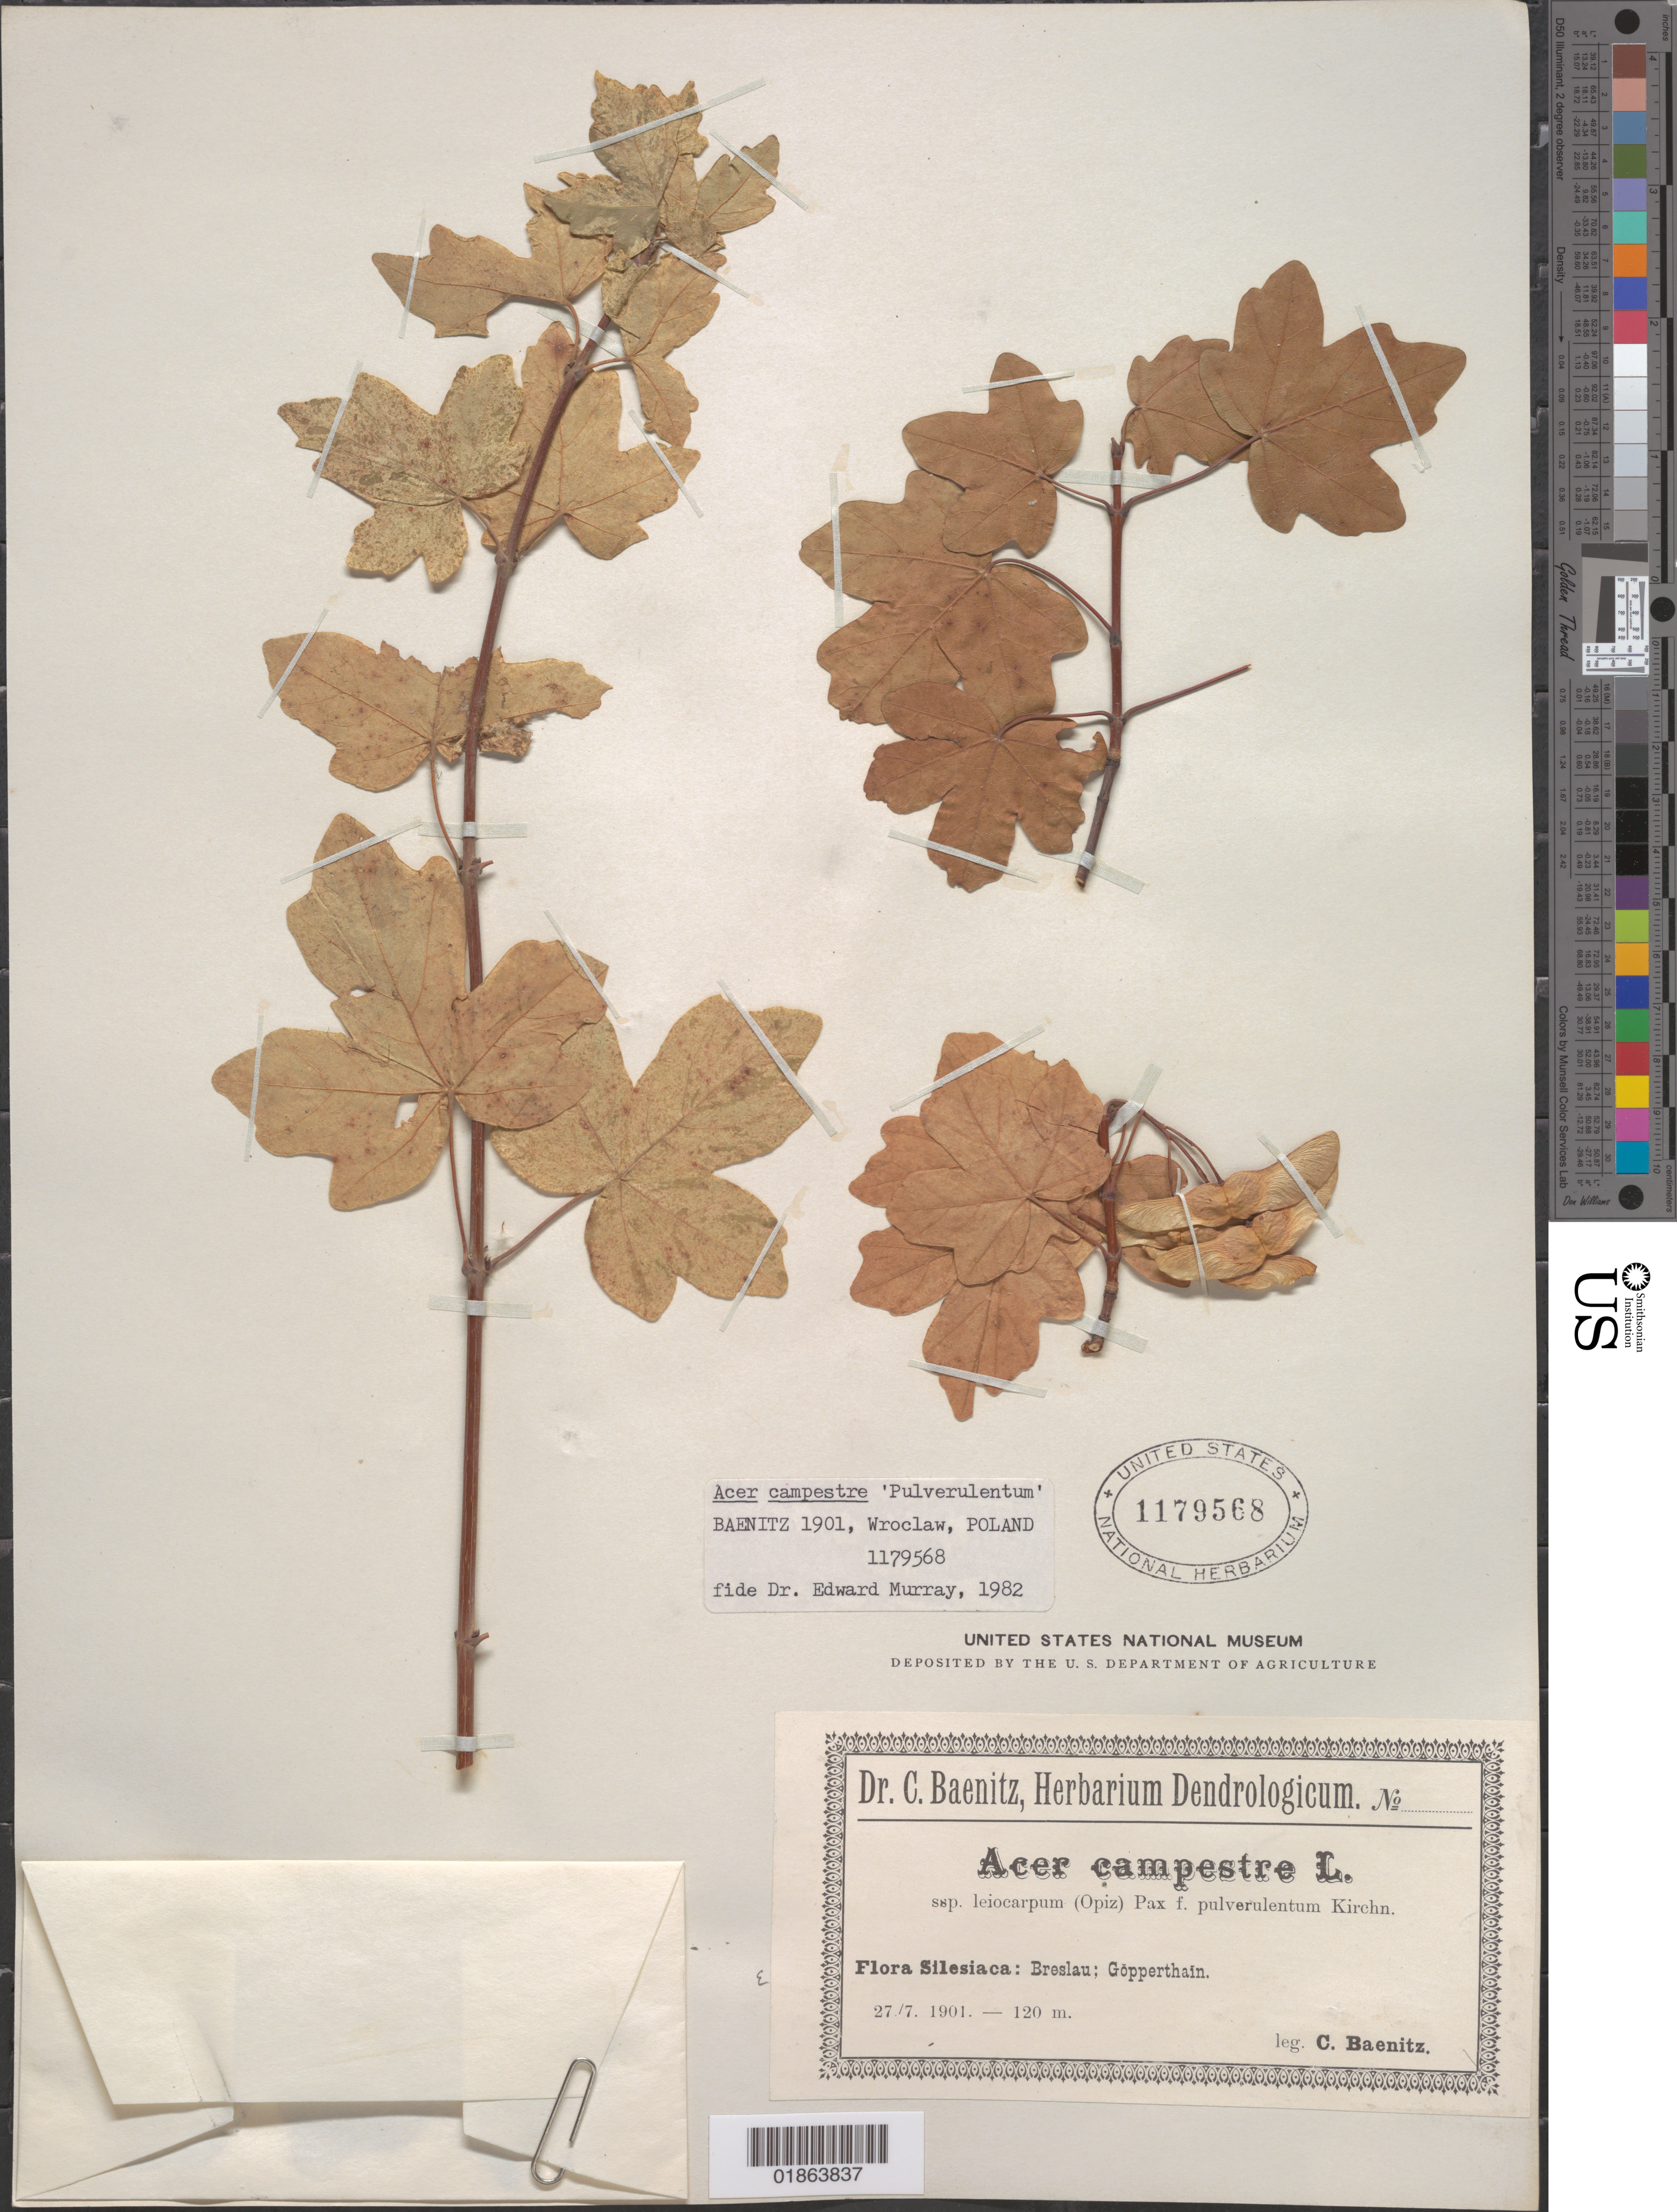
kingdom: Plantae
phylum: Tracheophyta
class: Magnoliopsida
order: Sapindales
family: Sapindaceae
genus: Acer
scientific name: Acer campestre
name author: L.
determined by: Murray, Edward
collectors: C. G. Baenitz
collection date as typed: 27./7. 1901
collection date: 1901-07-27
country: Poland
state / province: Dolnoslaskie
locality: Flora Silesiaca: Breslau; Göpperthain [Silesia: Wroclaw]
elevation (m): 120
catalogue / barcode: US 1179568